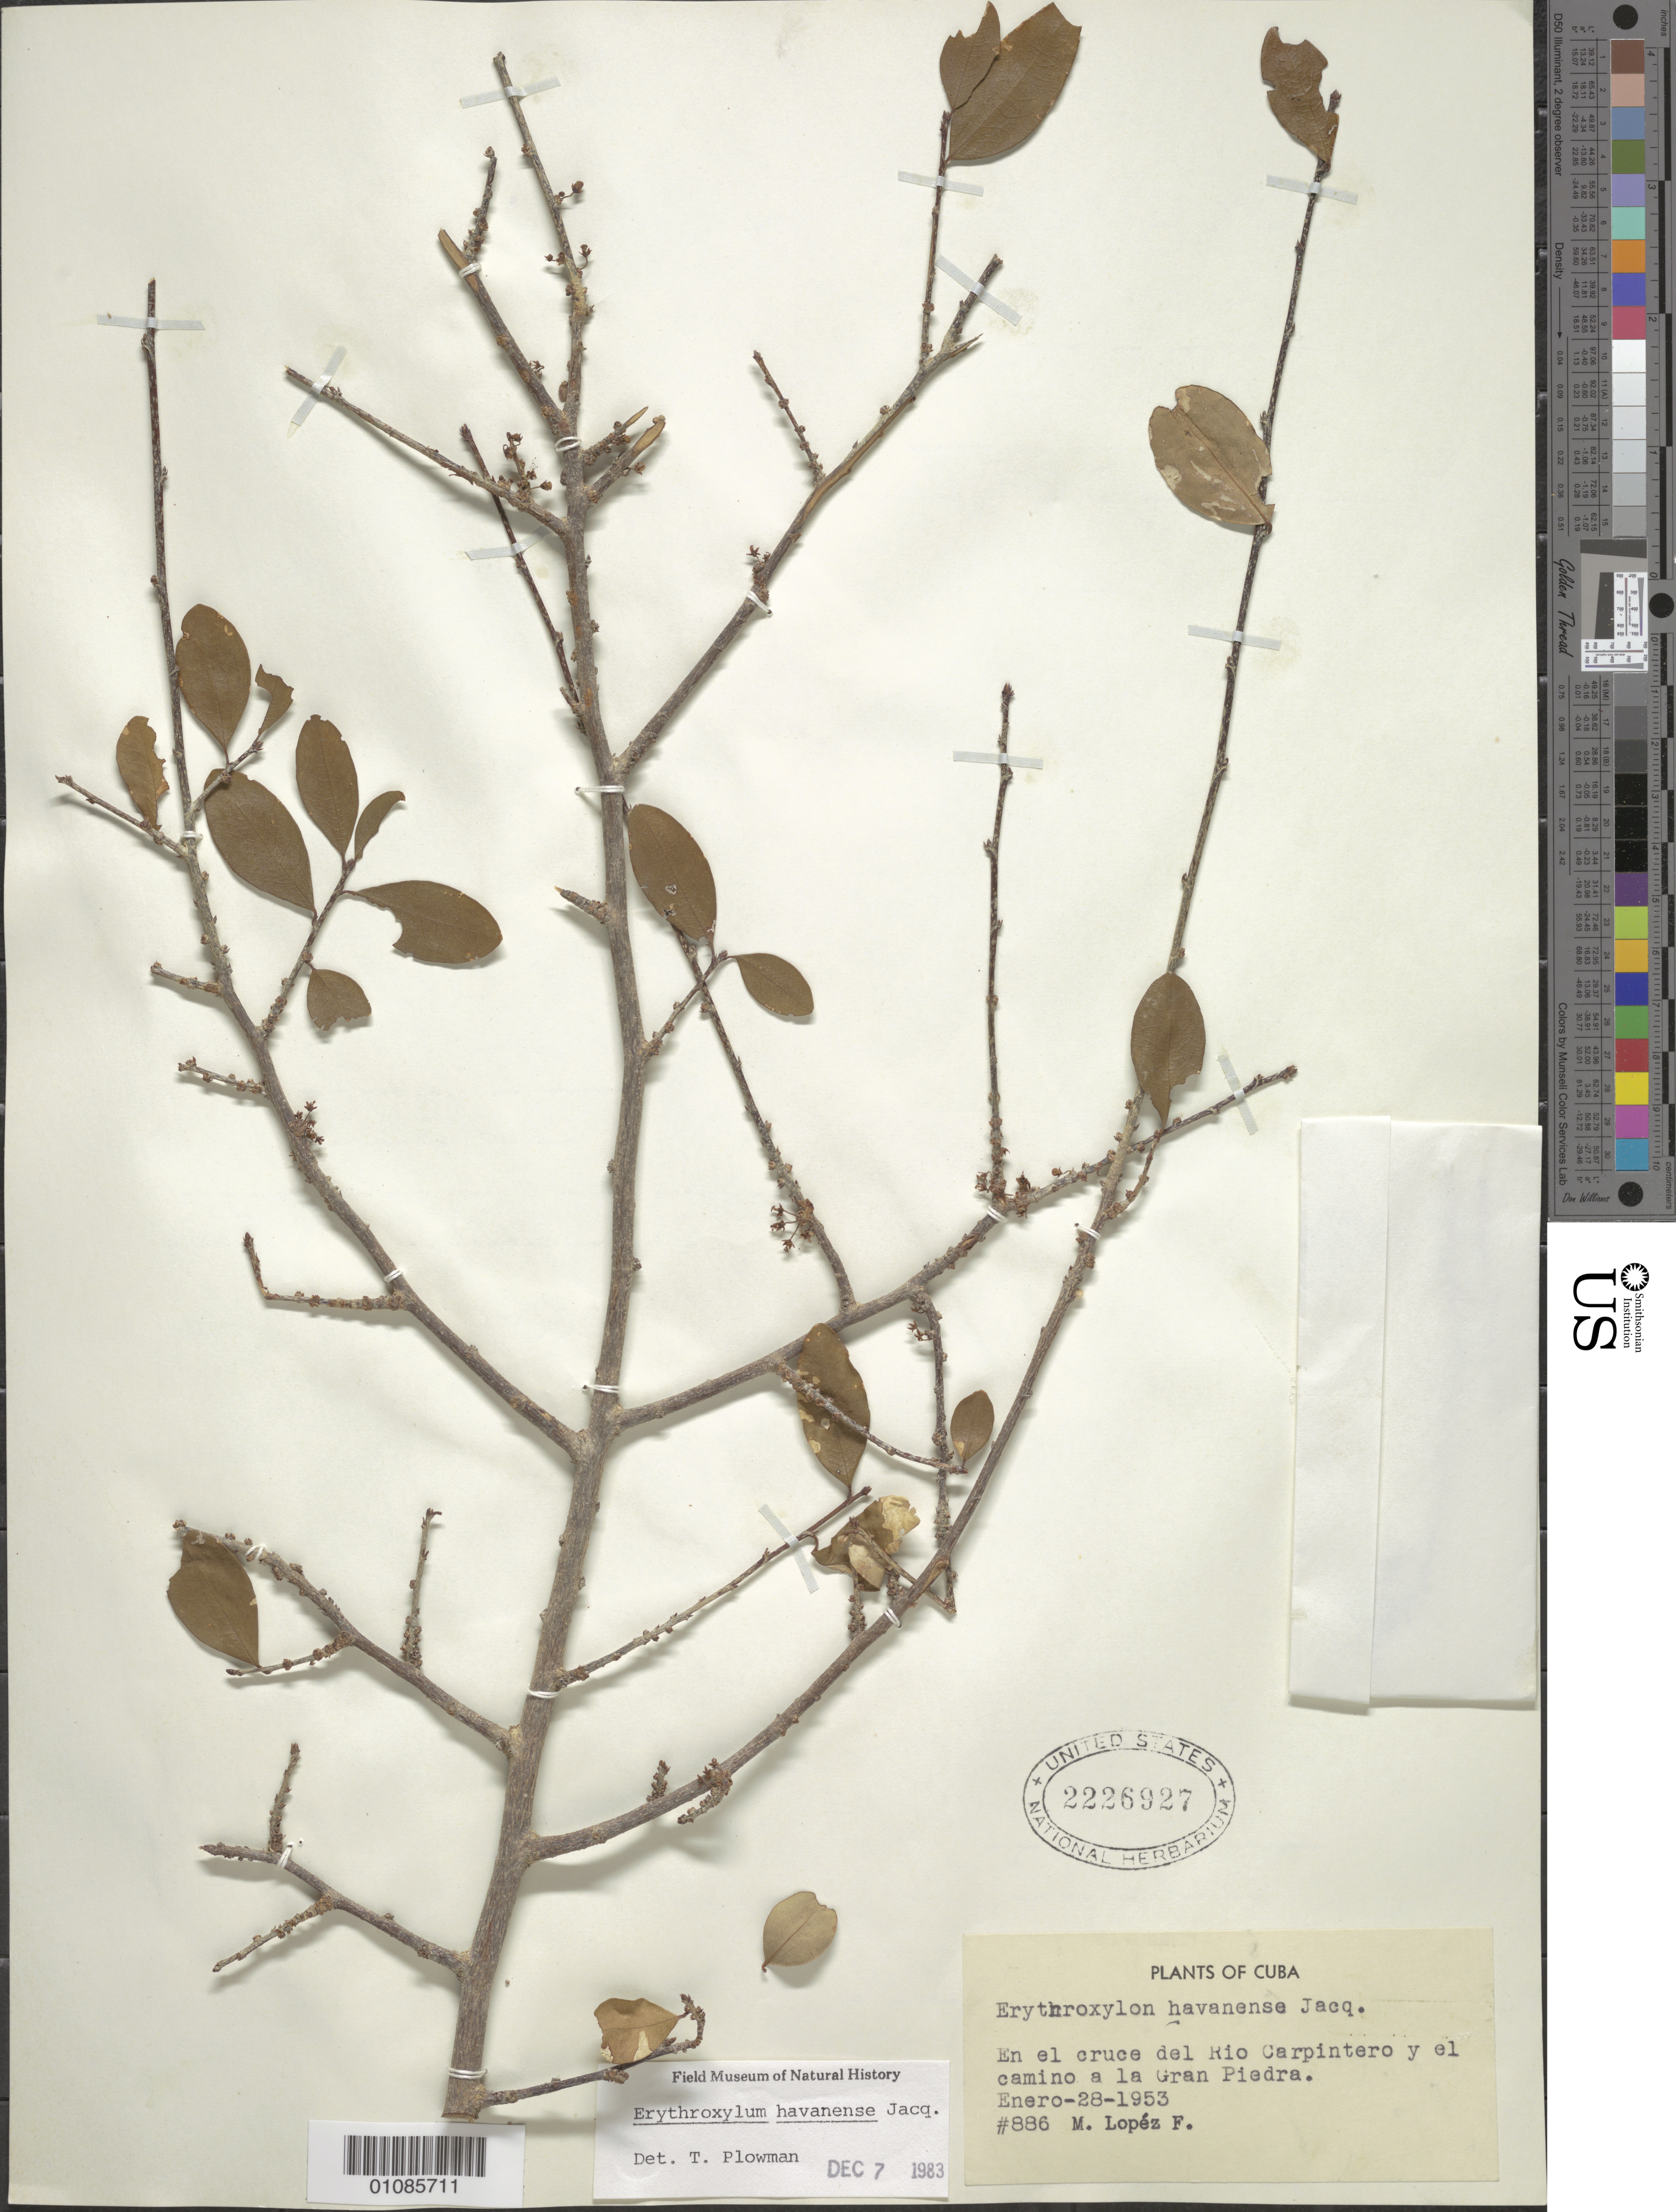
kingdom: Plantae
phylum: Tracheophyta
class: Magnoliopsida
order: Malpighiales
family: Erythroxylaceae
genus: Erythroxylum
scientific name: Erythroxylum havanense var. havanense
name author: Jacq.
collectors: M. López Figueiras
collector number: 886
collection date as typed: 28 Jan 1953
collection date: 1953-01-28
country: Cuba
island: Cuba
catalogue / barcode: US 2226927